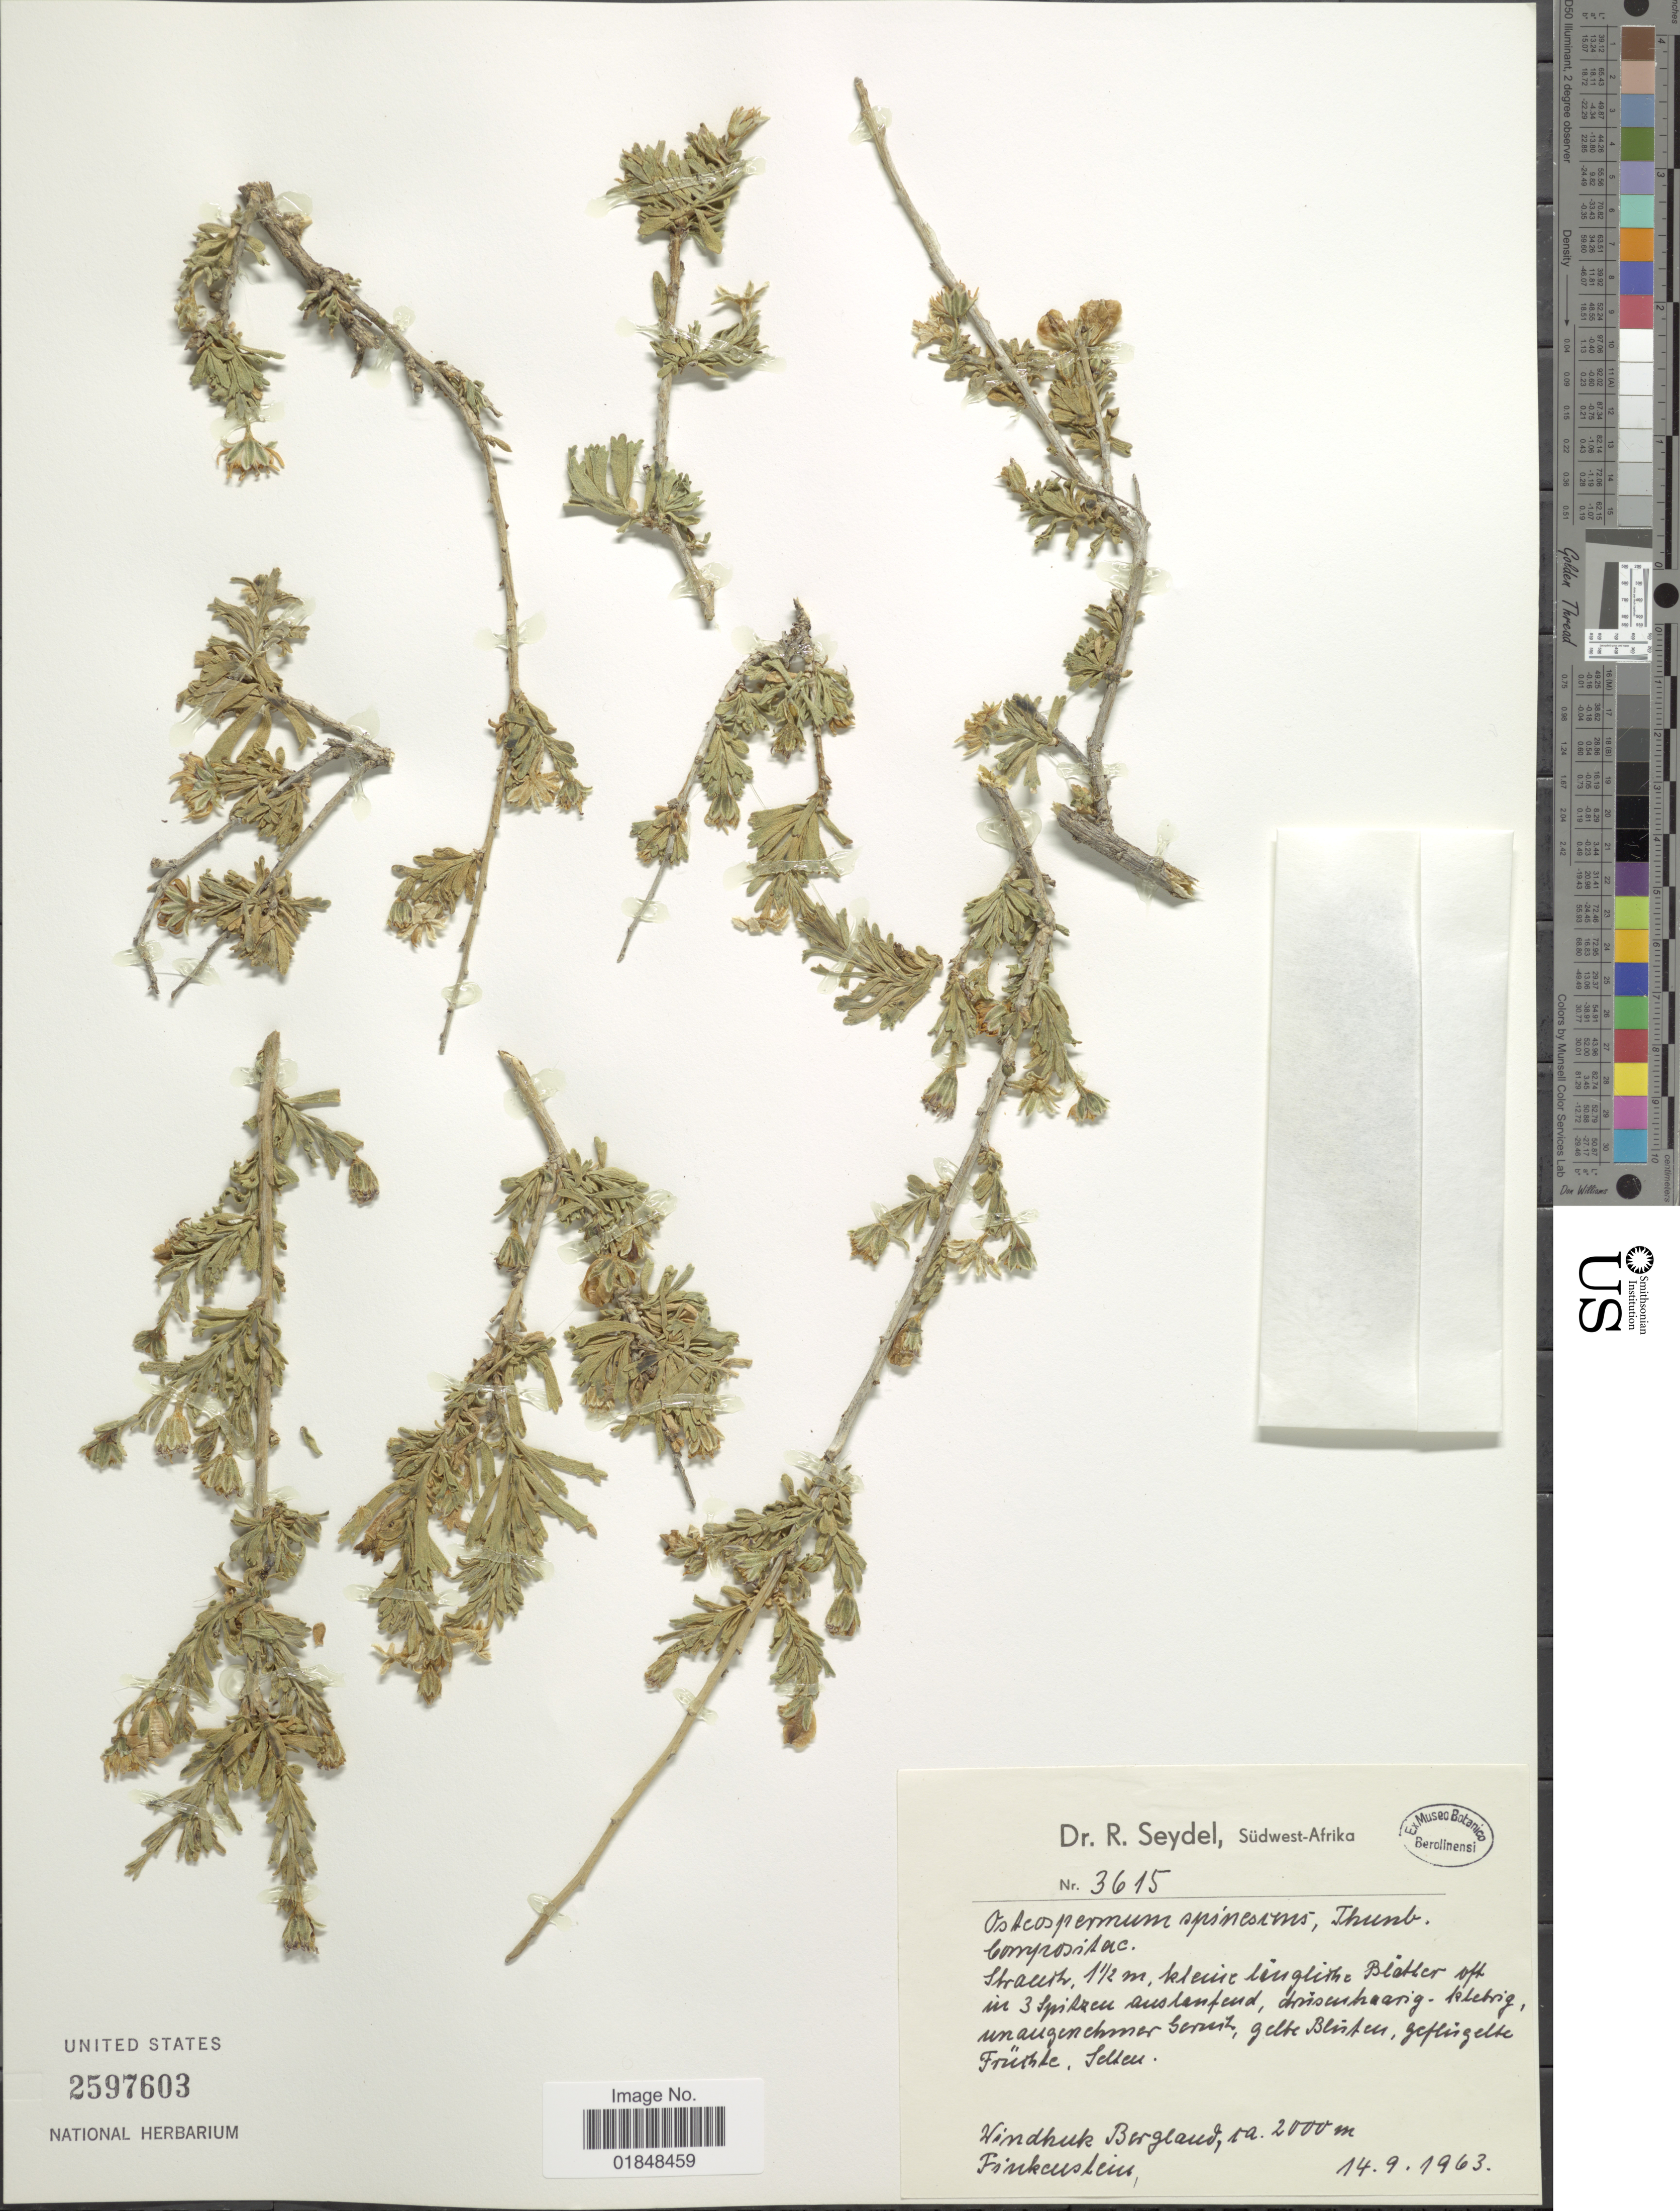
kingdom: Plantae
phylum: Tracheophyta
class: Magnoliopsida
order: Asterales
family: Asteraceae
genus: Osteospermum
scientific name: Osteospermum spinescens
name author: Thunb.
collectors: R. Seydel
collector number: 3615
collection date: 1963-09-14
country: Namibia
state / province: Khomas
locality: Sud-west Africa [Southwest Africa] Windhuk [Windhoek], Bergland, Finkenstein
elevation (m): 2000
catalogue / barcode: US 2597603